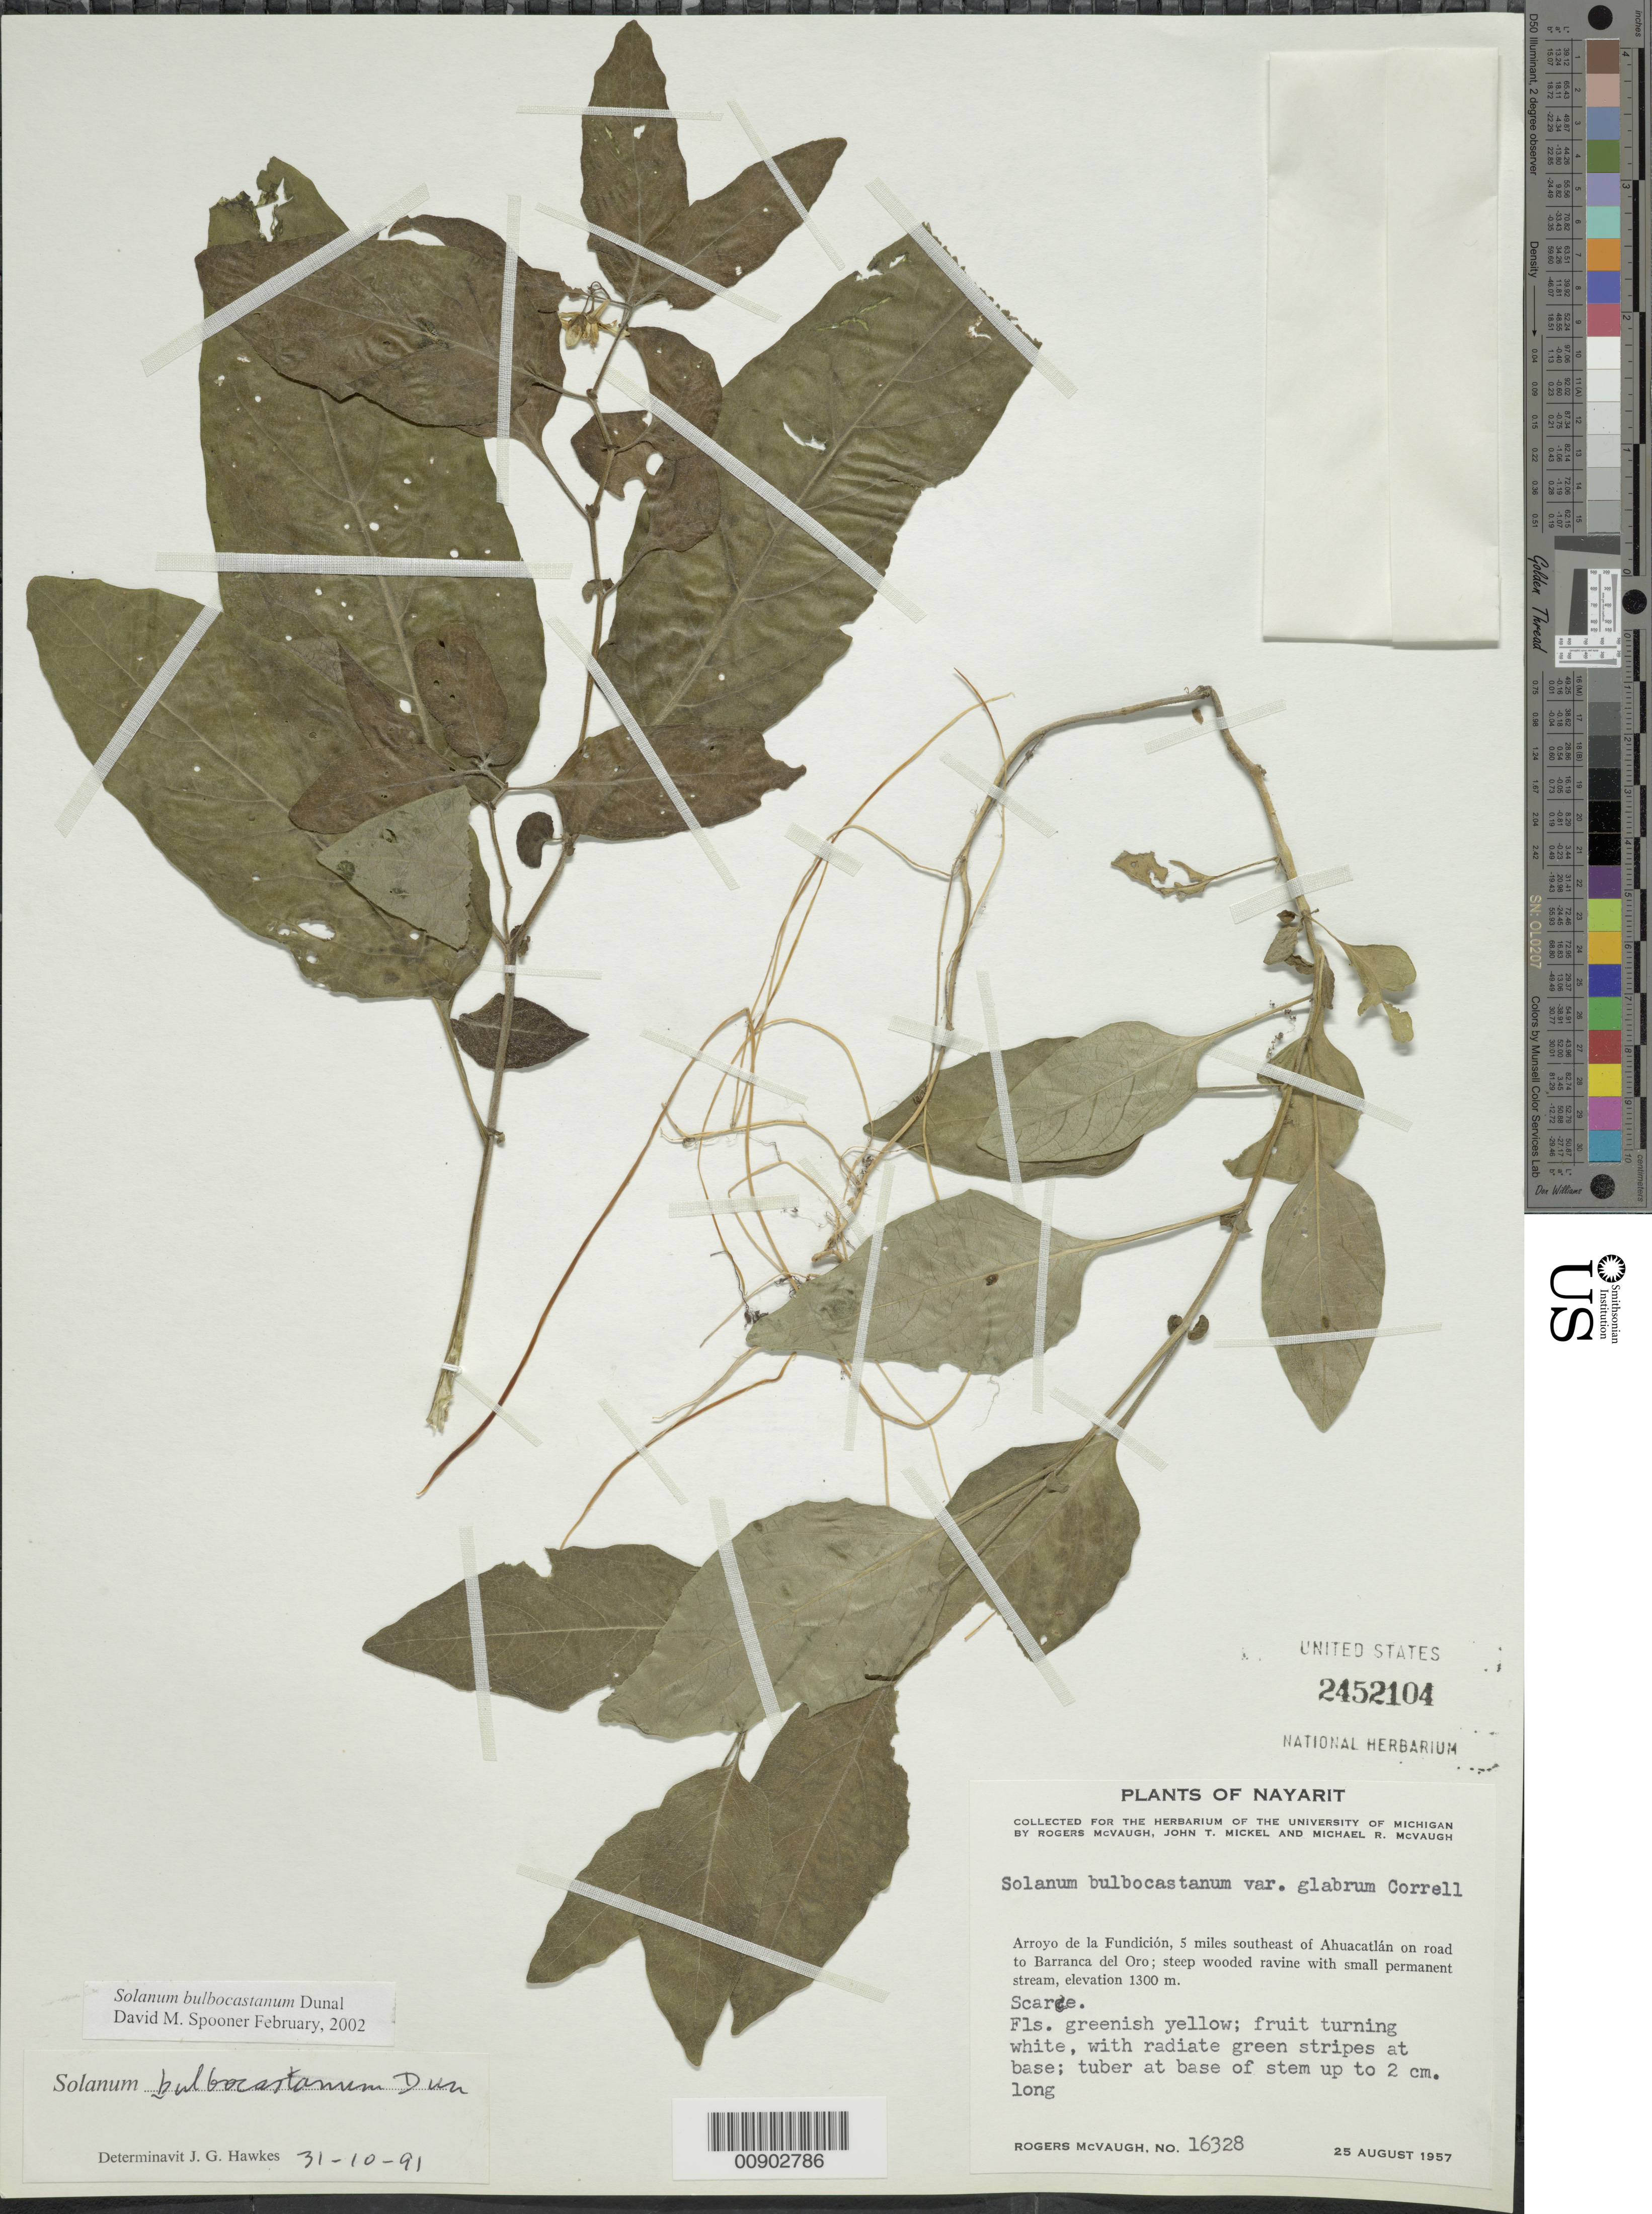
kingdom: Plantae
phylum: Tracheophyta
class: Magnoliopsida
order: Solanales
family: Solanaceae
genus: Solanum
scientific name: Solanum bulbocastanum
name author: Dunal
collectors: R. McVaugh, J. T. Mickel & M. R. McVaugh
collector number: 16328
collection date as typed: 25 Aug 1957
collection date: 1957-08-25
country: Mexico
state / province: Nayarit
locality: Arroyo de la Fundición, 5 miles southeast of Ahuacatlán on road to Barranca del Oro. Nayarit.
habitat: Steep wooded ravine with small permanent stream.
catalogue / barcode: US 2452104